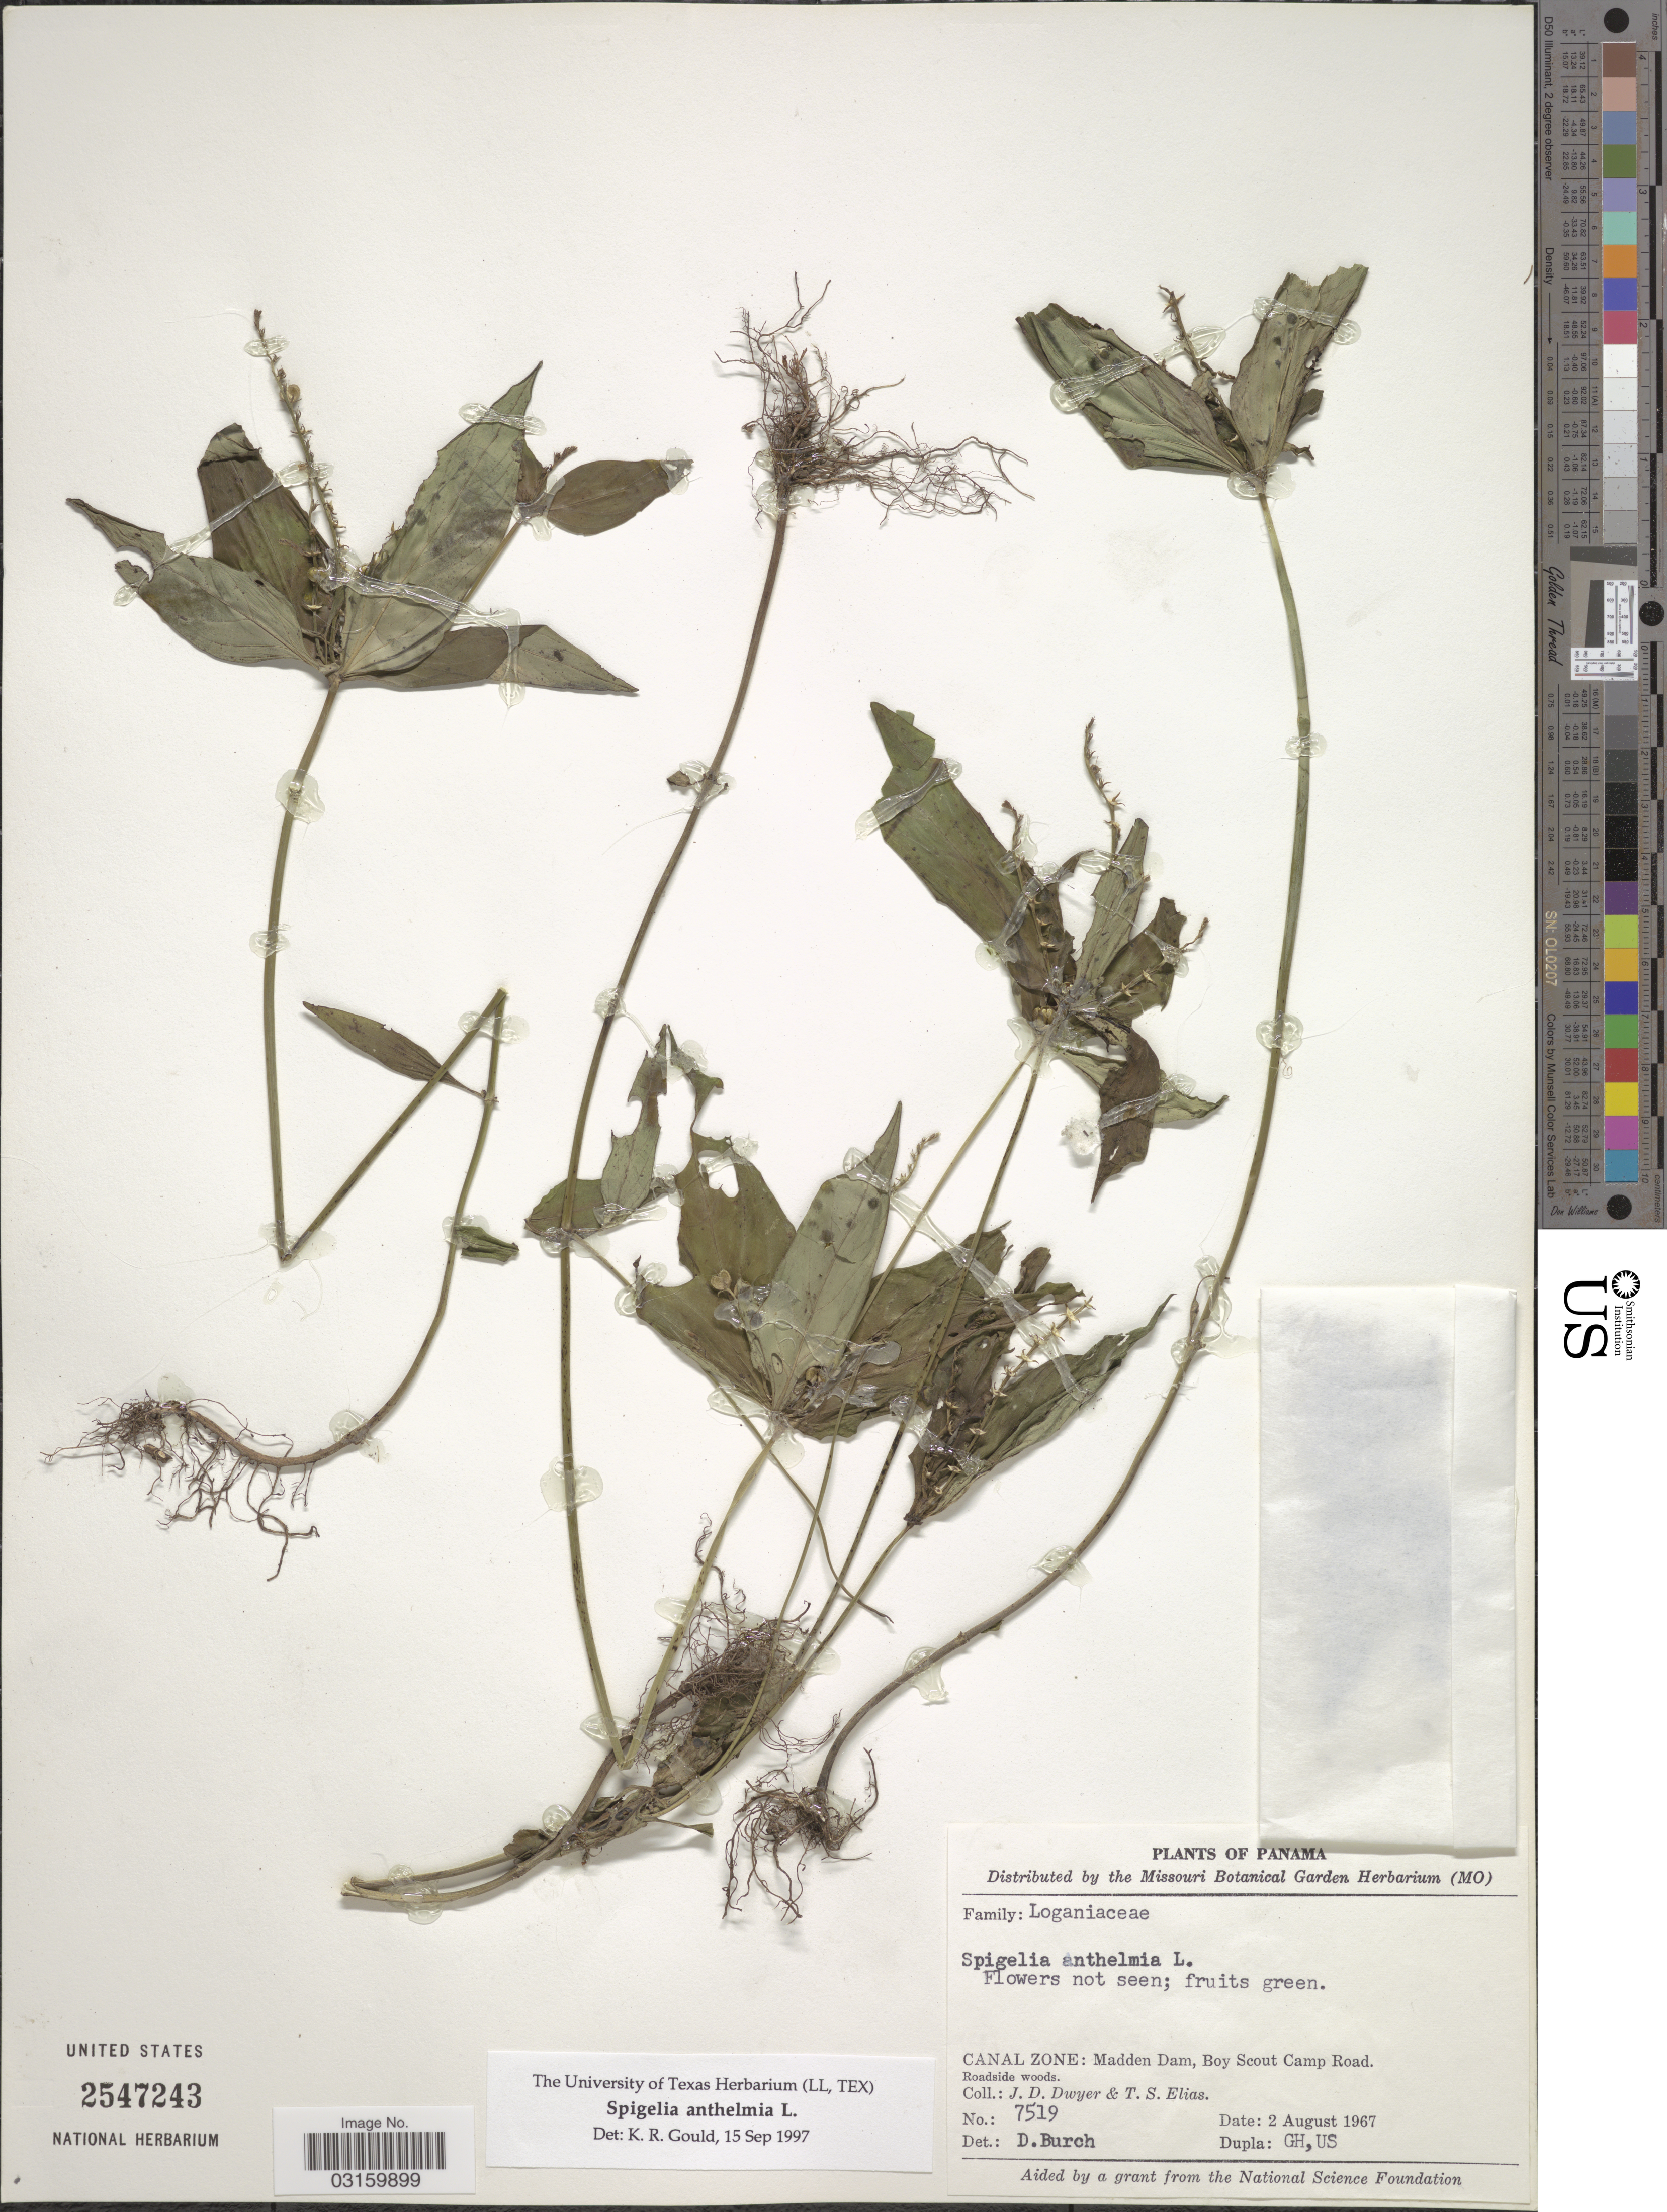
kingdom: Plantae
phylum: Tracheophyta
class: Magnoliopsida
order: Gentianales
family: Loganiaceae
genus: Spigelia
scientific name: Spigelia anthelmia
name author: L.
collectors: J. D. Dwyer & T. S. Elias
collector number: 7519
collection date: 1967-08-02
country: Panama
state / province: Colón / Panamá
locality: Canal Zone: Madden Dam, Boy Scout Camp Road.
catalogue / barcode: US 2547243